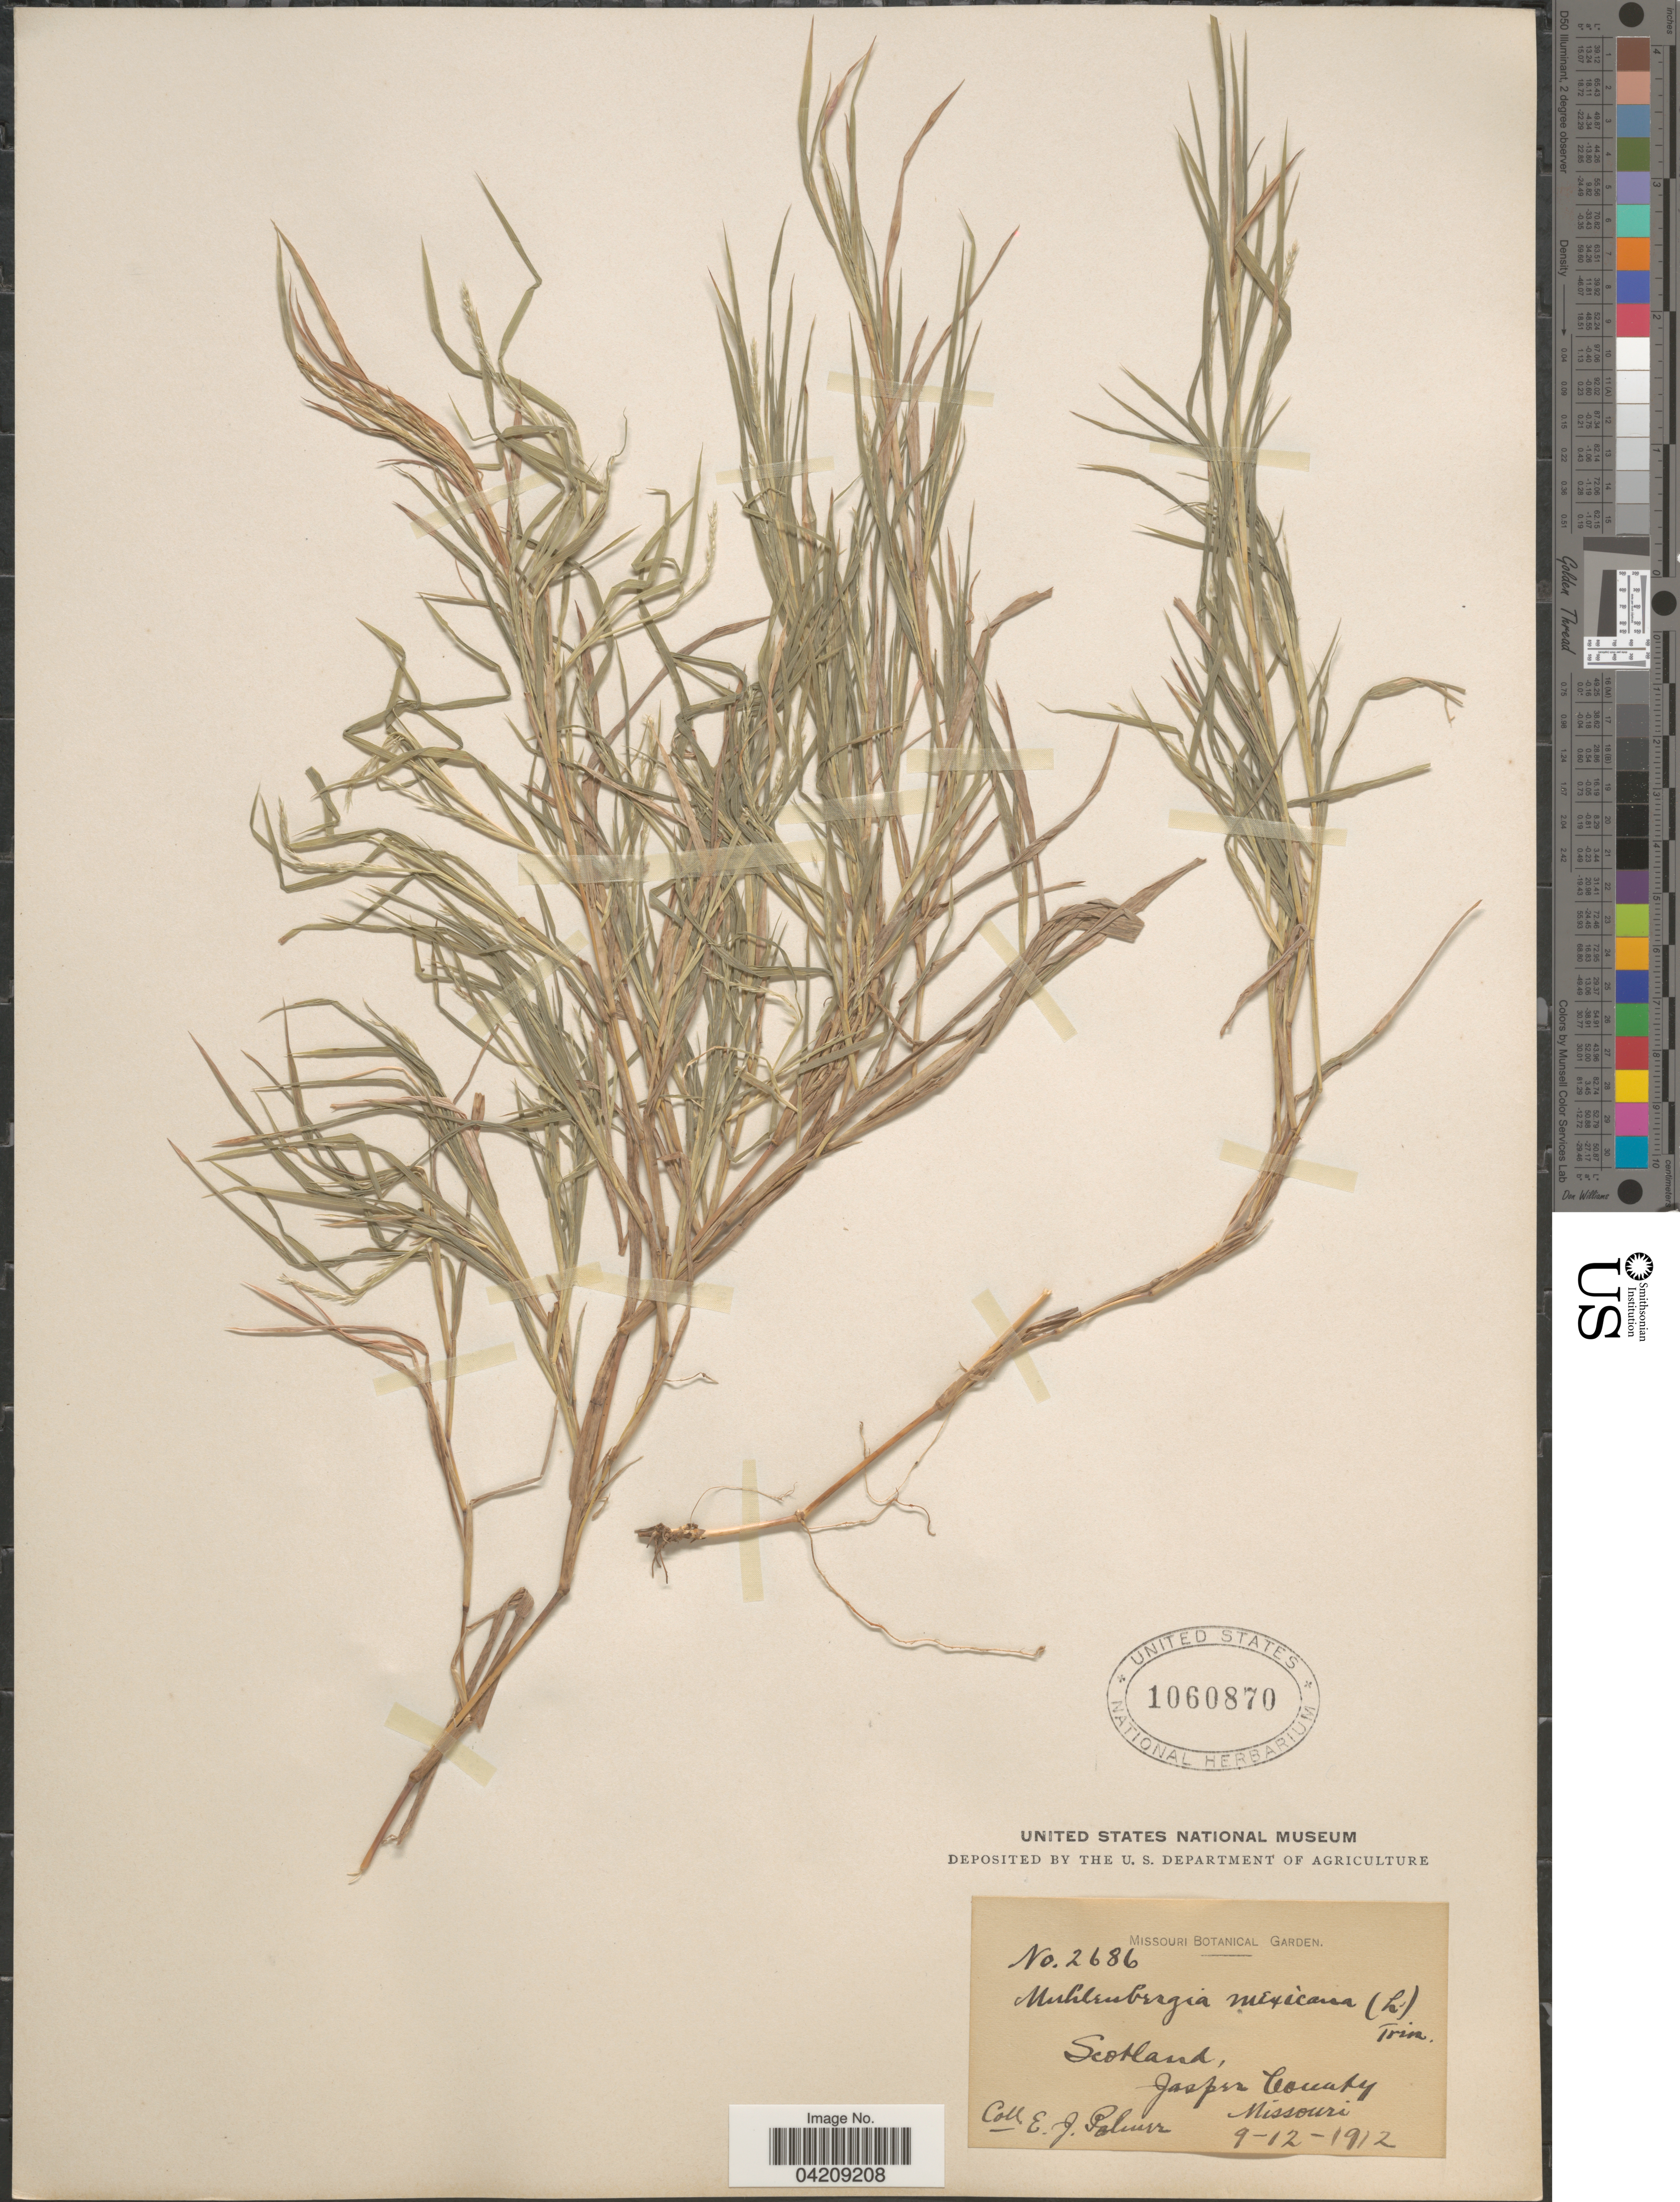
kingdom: Plantae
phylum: Tracheophyta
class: Liliopsida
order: Poales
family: Poaceae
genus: Muhlenbergia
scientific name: Muhlenbergia frondosa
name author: (Poir.) Fernald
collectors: E. J. Palmer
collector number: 2686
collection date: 1912-09-12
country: United States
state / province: Missouri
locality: Scotland, Jasper County.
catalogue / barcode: US 1060870